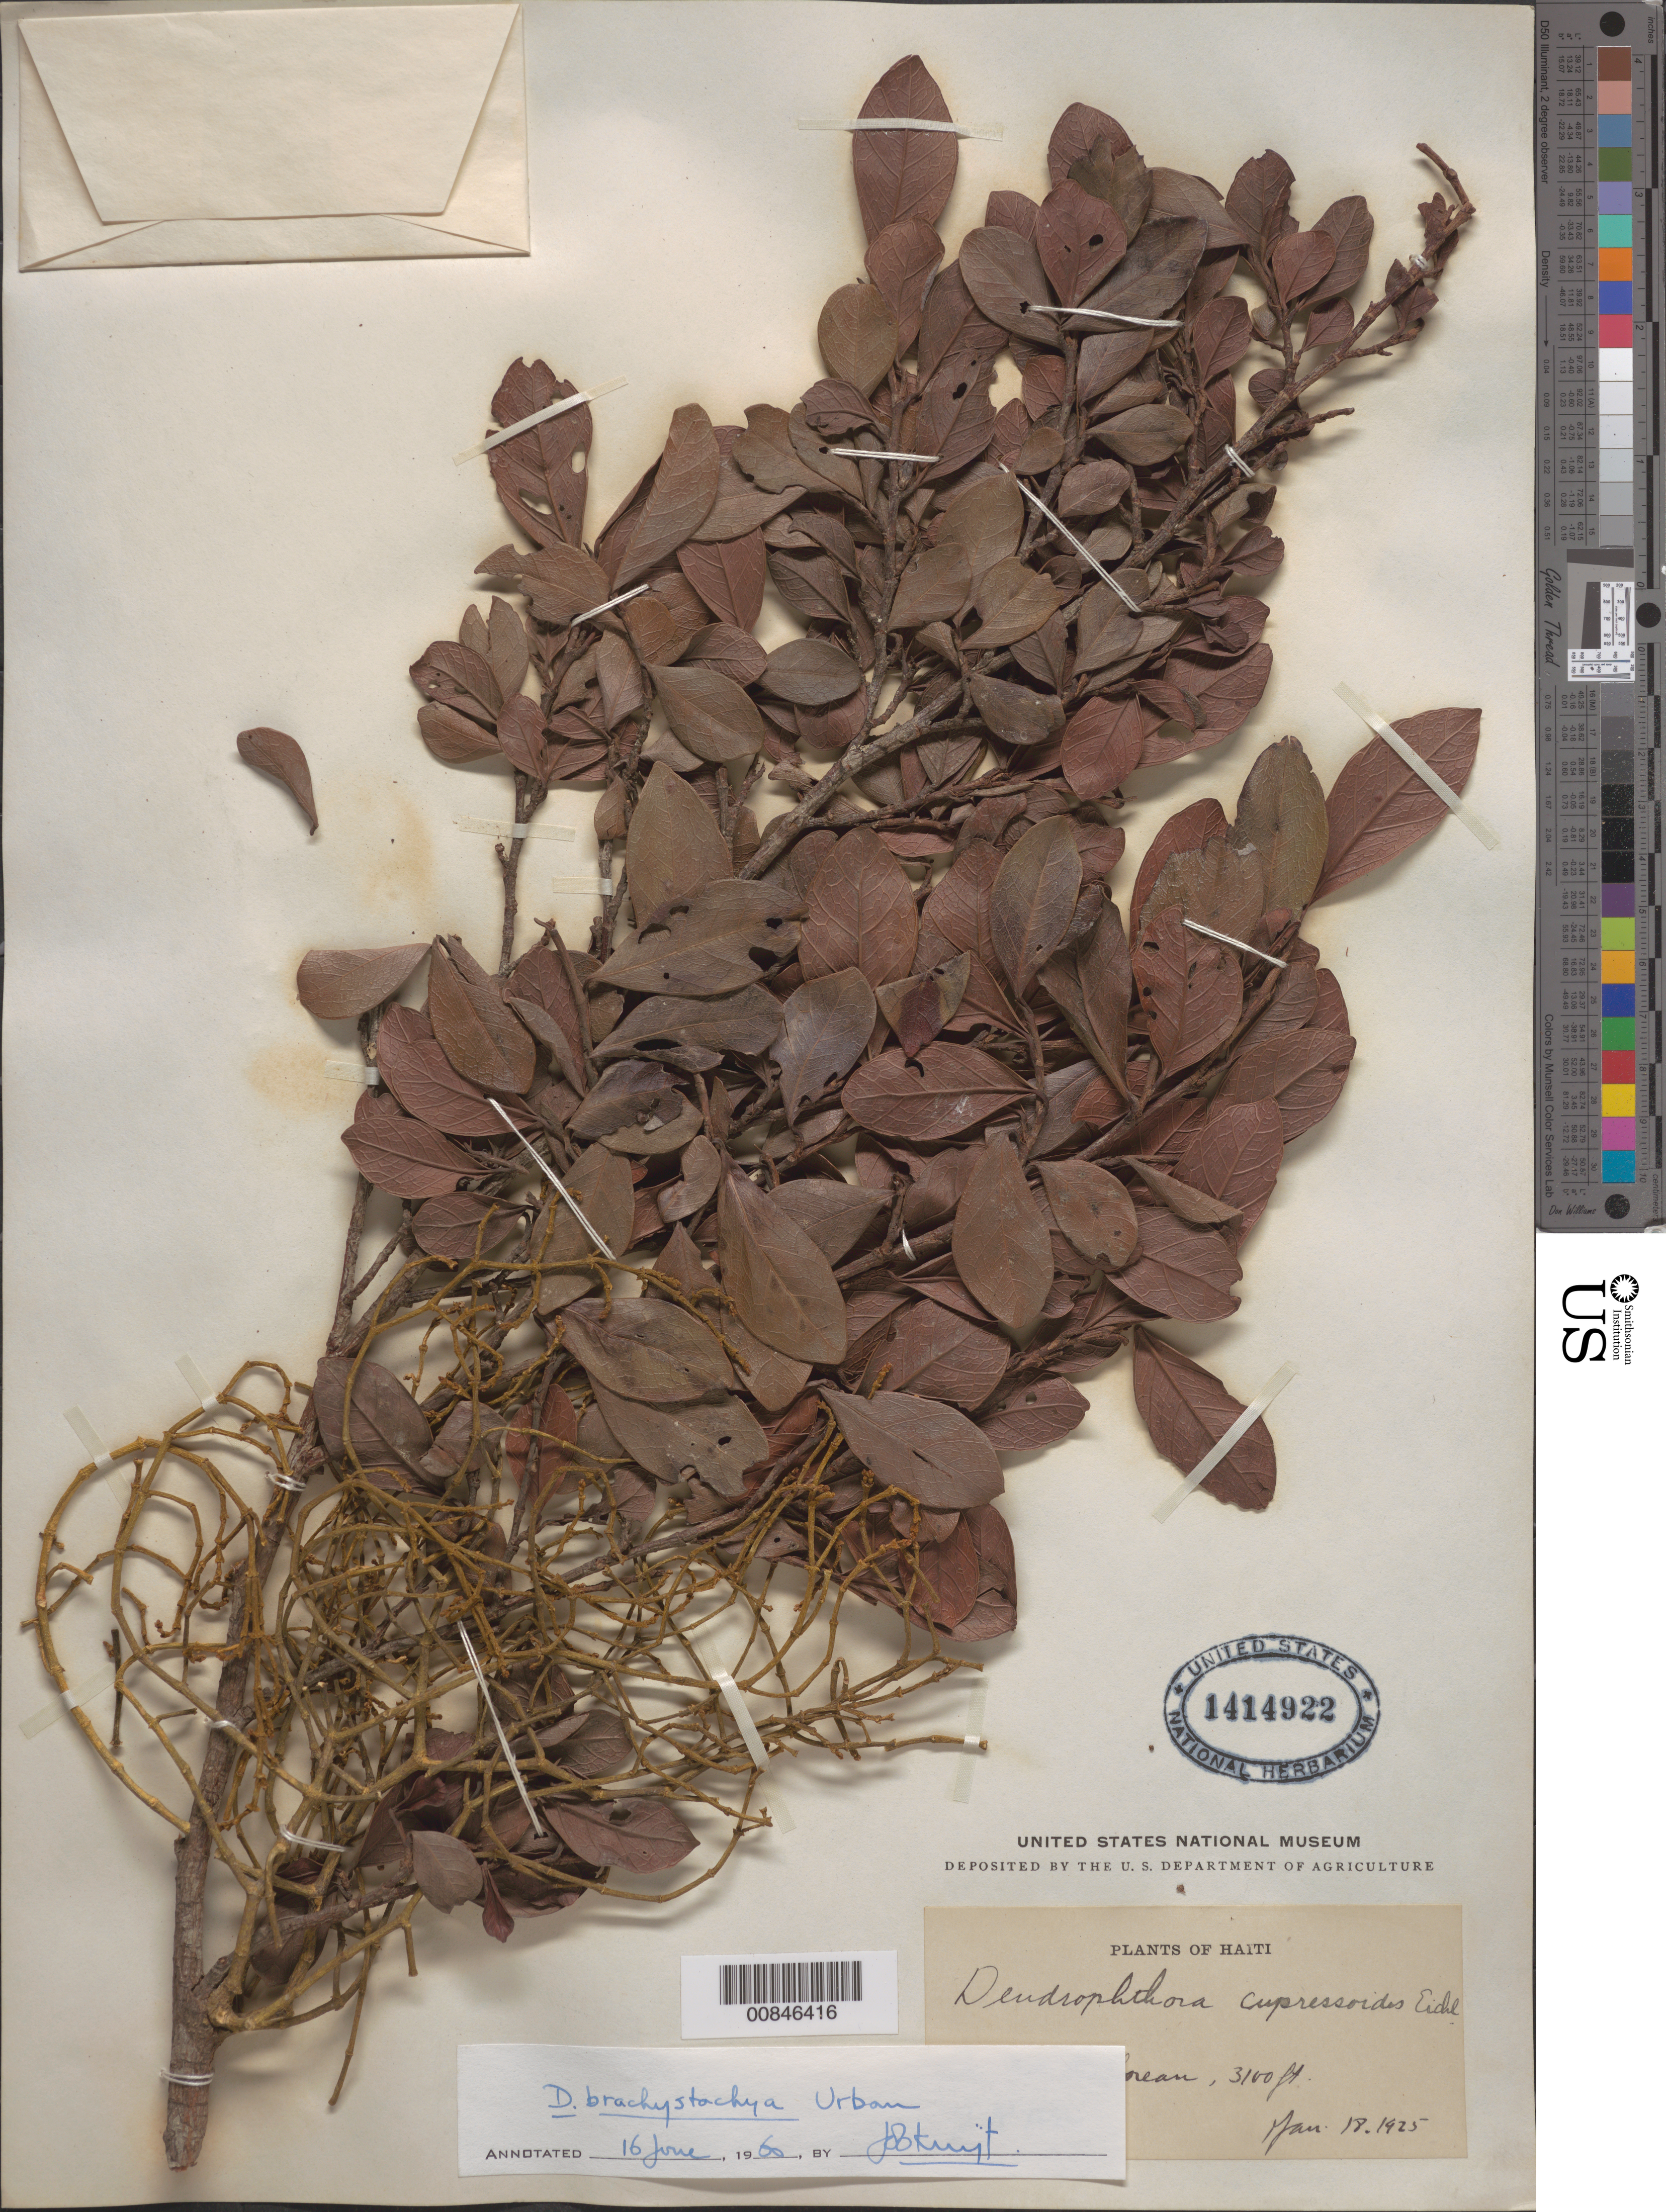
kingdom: Plantae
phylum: Tracheophyta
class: Magnoliopsida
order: Santalales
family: Viscaceae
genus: Dendrophthora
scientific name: Dendrophthora brachystachya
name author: Urb.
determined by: Kuijt, Job, (CANADA)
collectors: J. Weir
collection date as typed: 18 Jan 1925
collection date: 1925-01-18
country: Haiti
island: Hispaniola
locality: On Mt. Puilboreau.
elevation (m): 945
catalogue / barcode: US 1414922